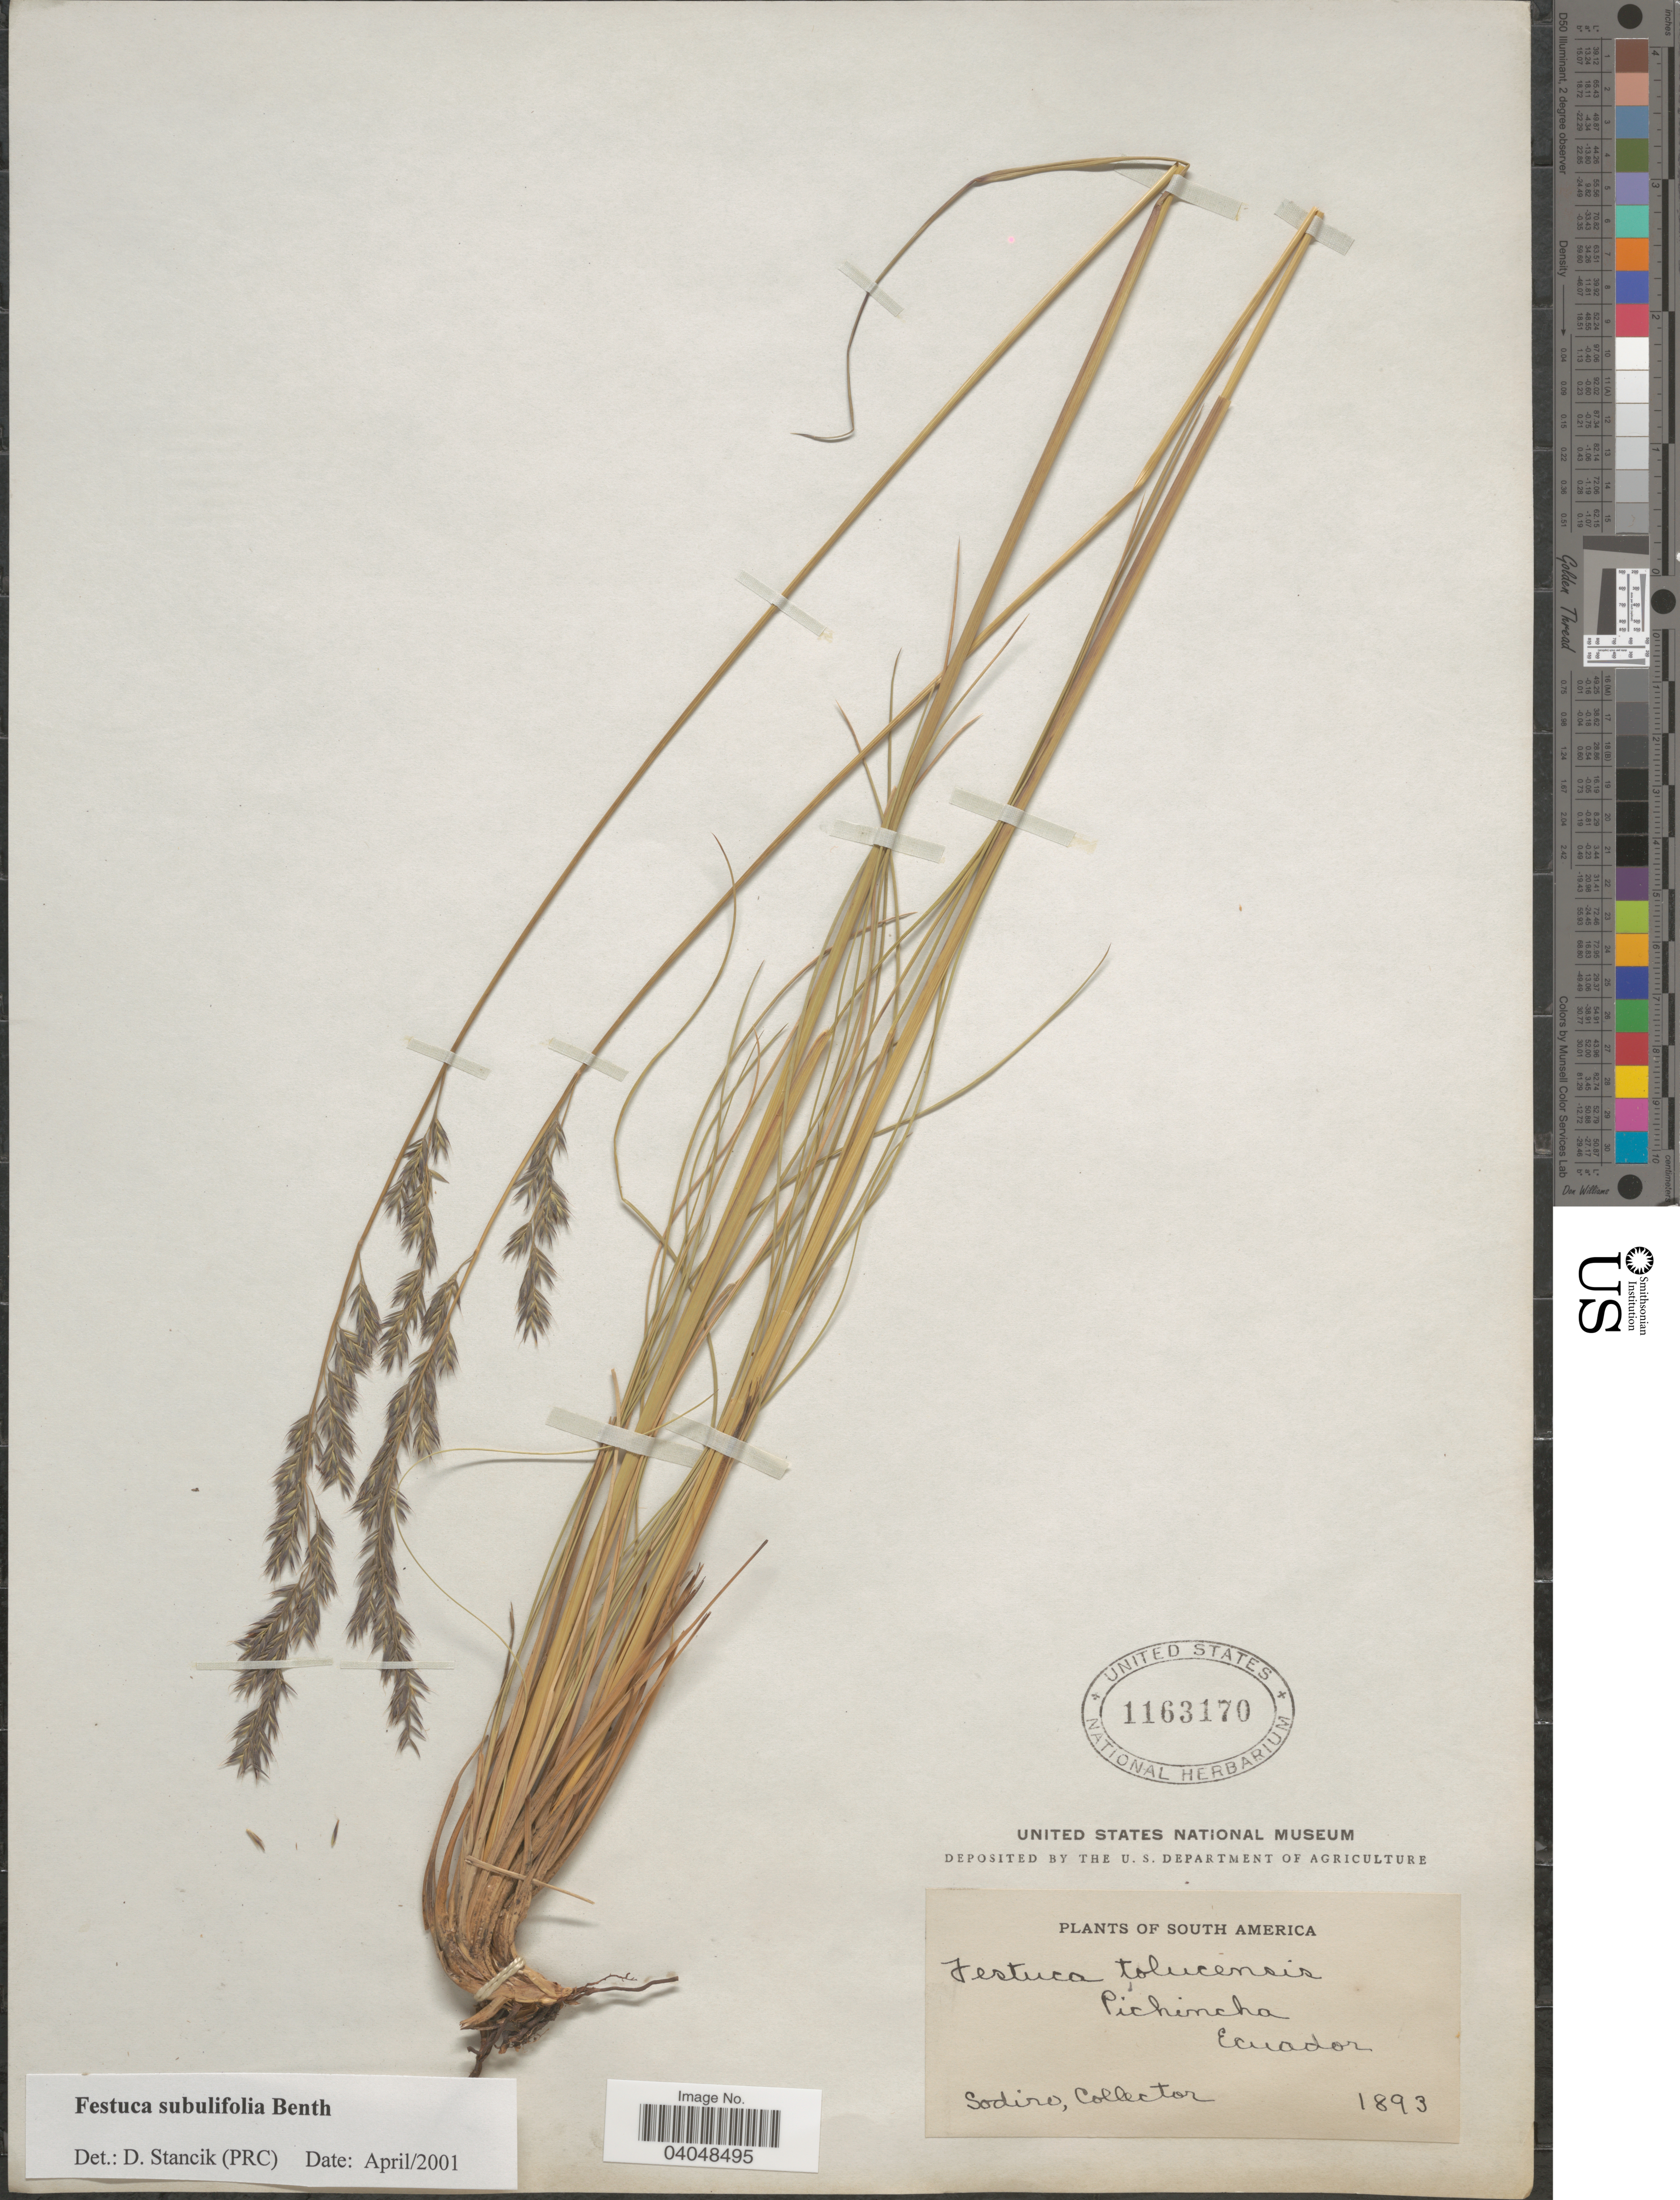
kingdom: Plantae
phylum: Tracheophyta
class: Liliopsida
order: Poales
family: Poaceae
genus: Festuca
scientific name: Festuca subulifolia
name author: Benth.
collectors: Sodiro, --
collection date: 1893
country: Ecuador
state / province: Pichincha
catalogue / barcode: US 1163170